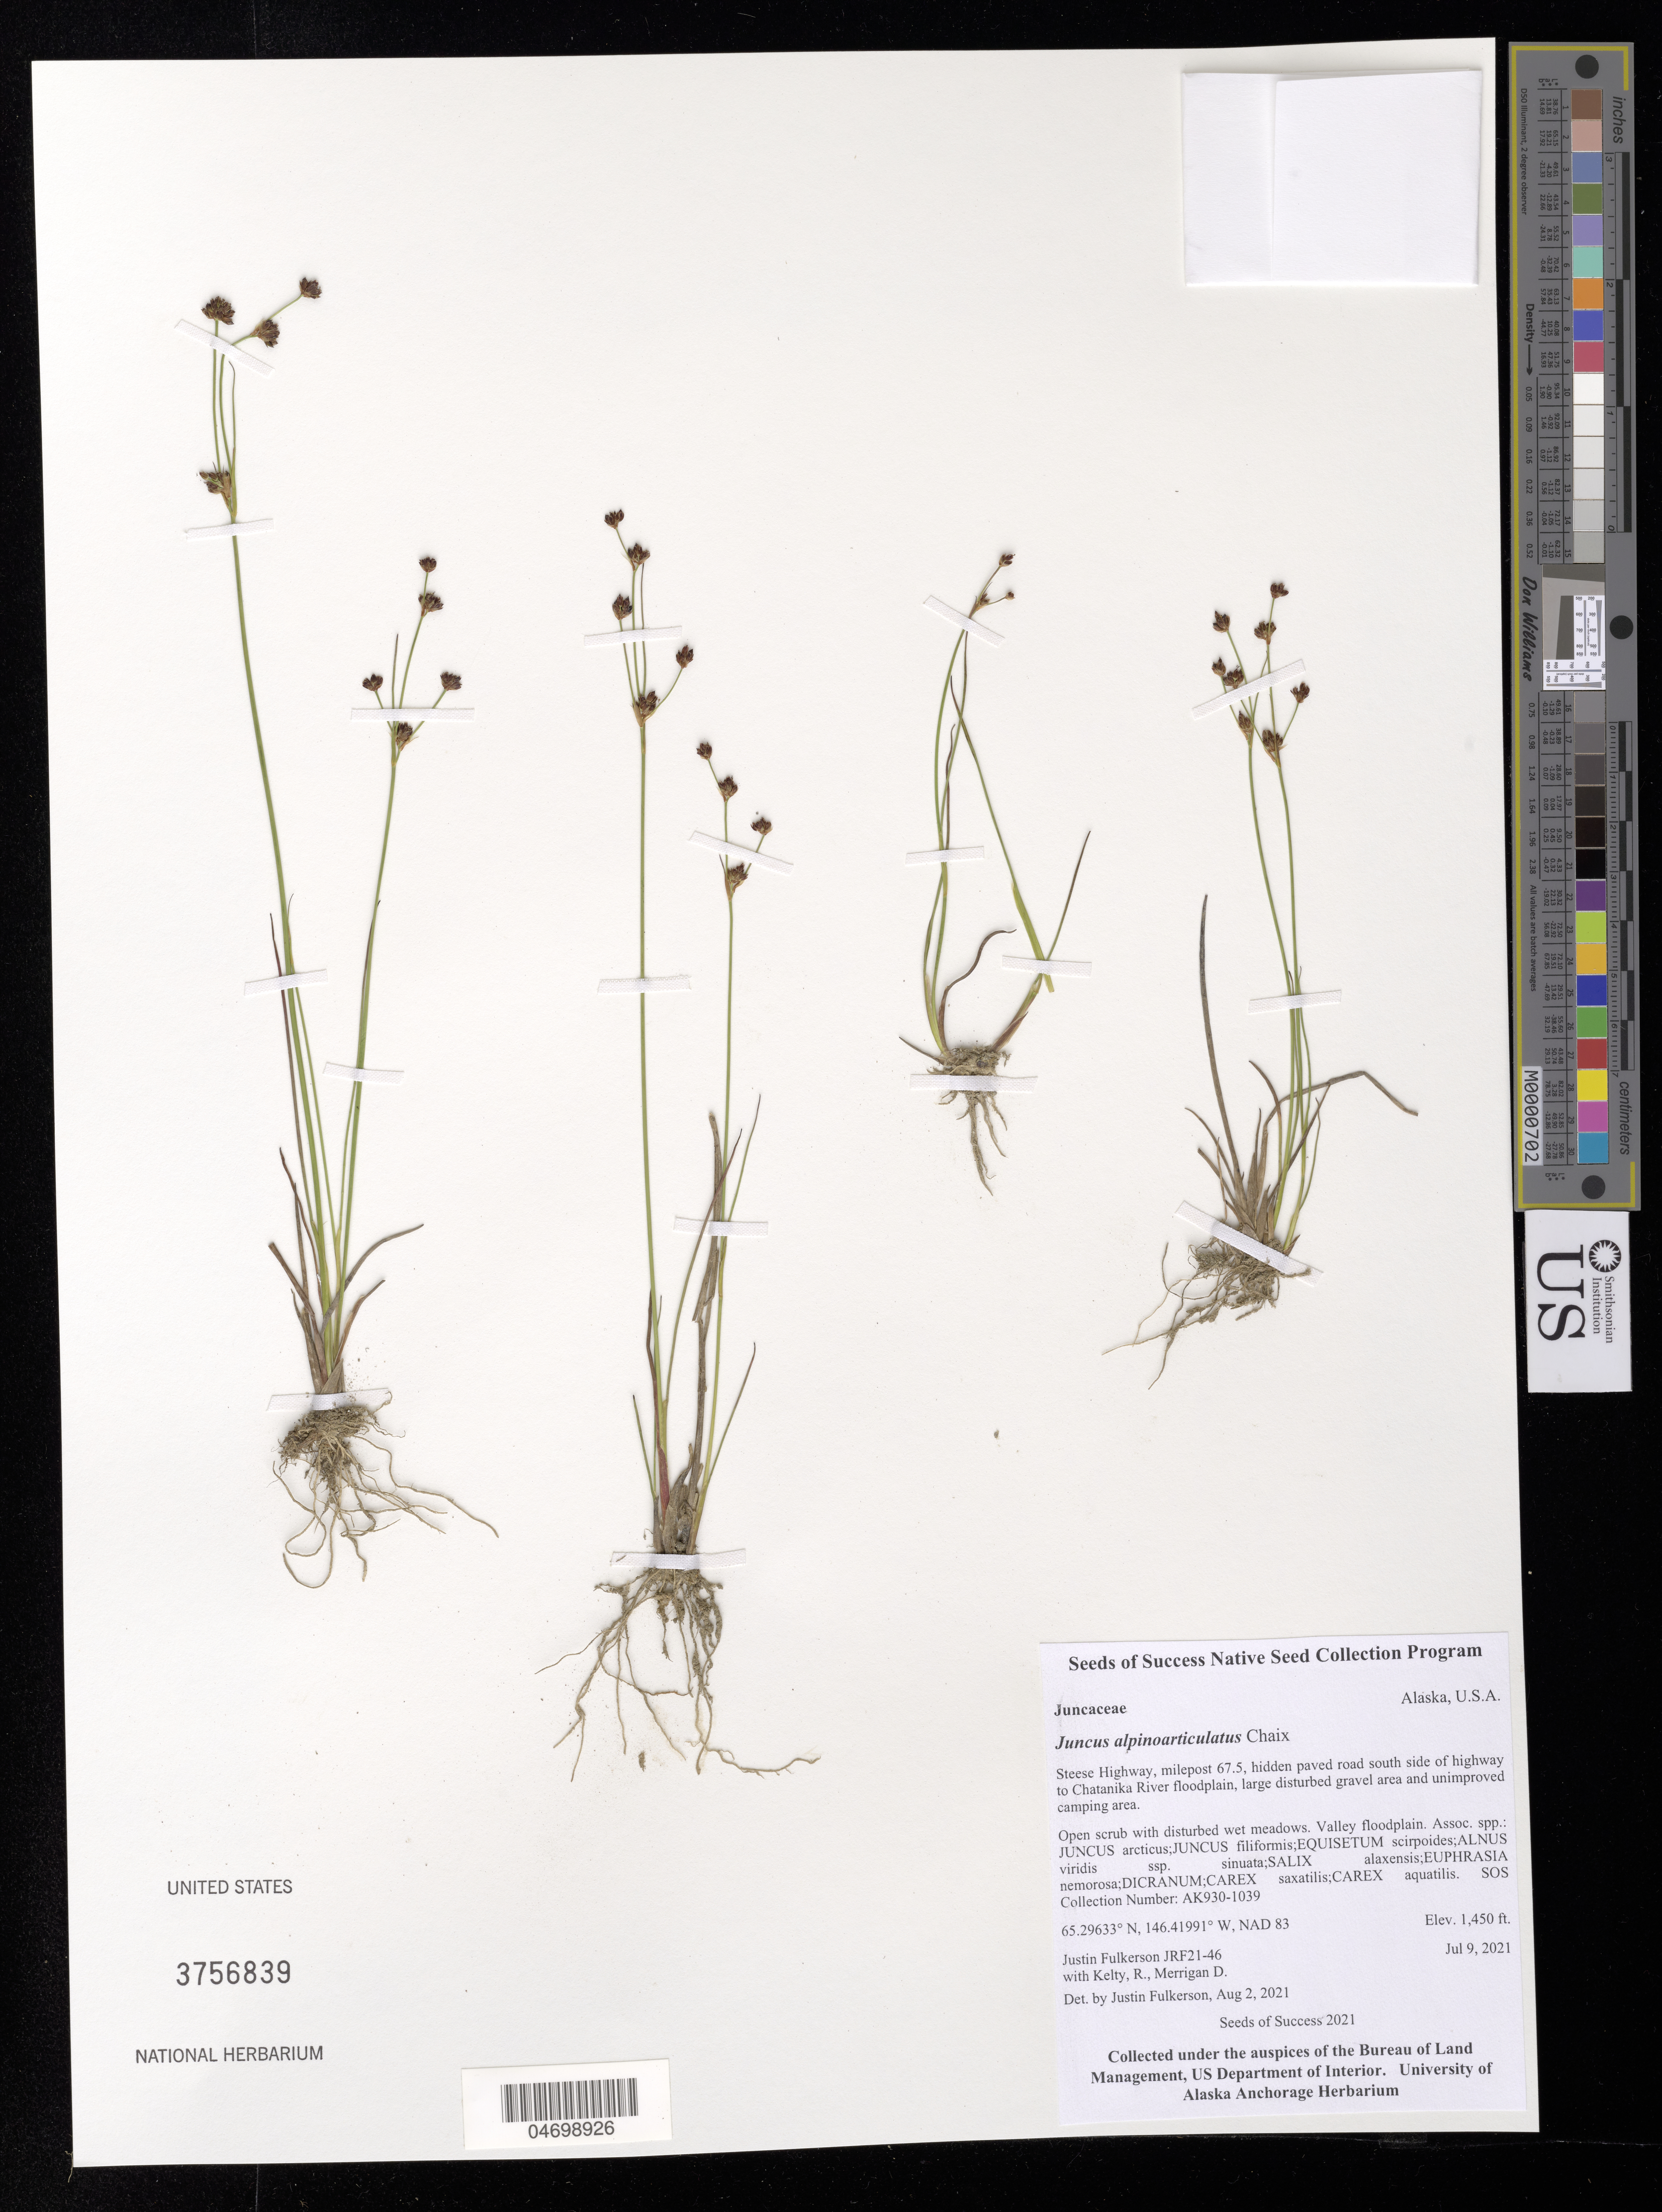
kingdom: Plantae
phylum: Tracheophyta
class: Liliopsida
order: Poales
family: Juncaceae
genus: Juncus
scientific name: Juncus alpinoarticulatus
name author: Vill.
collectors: J. Fulkerson, R. Kelty & D. Merrigan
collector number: AK930-1039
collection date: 2021-07-09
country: United States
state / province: Alaska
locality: Steese Hwy, milepost 67.5, hidden paved road south side of Hwy to Chatanika River floodplain.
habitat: Open scrub with disturbed wet meadows. Valley floodplain. With Juncus arcticus, Carex aquatilis, Euphrasia nemorosa, etc.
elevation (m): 442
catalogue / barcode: US 3756839